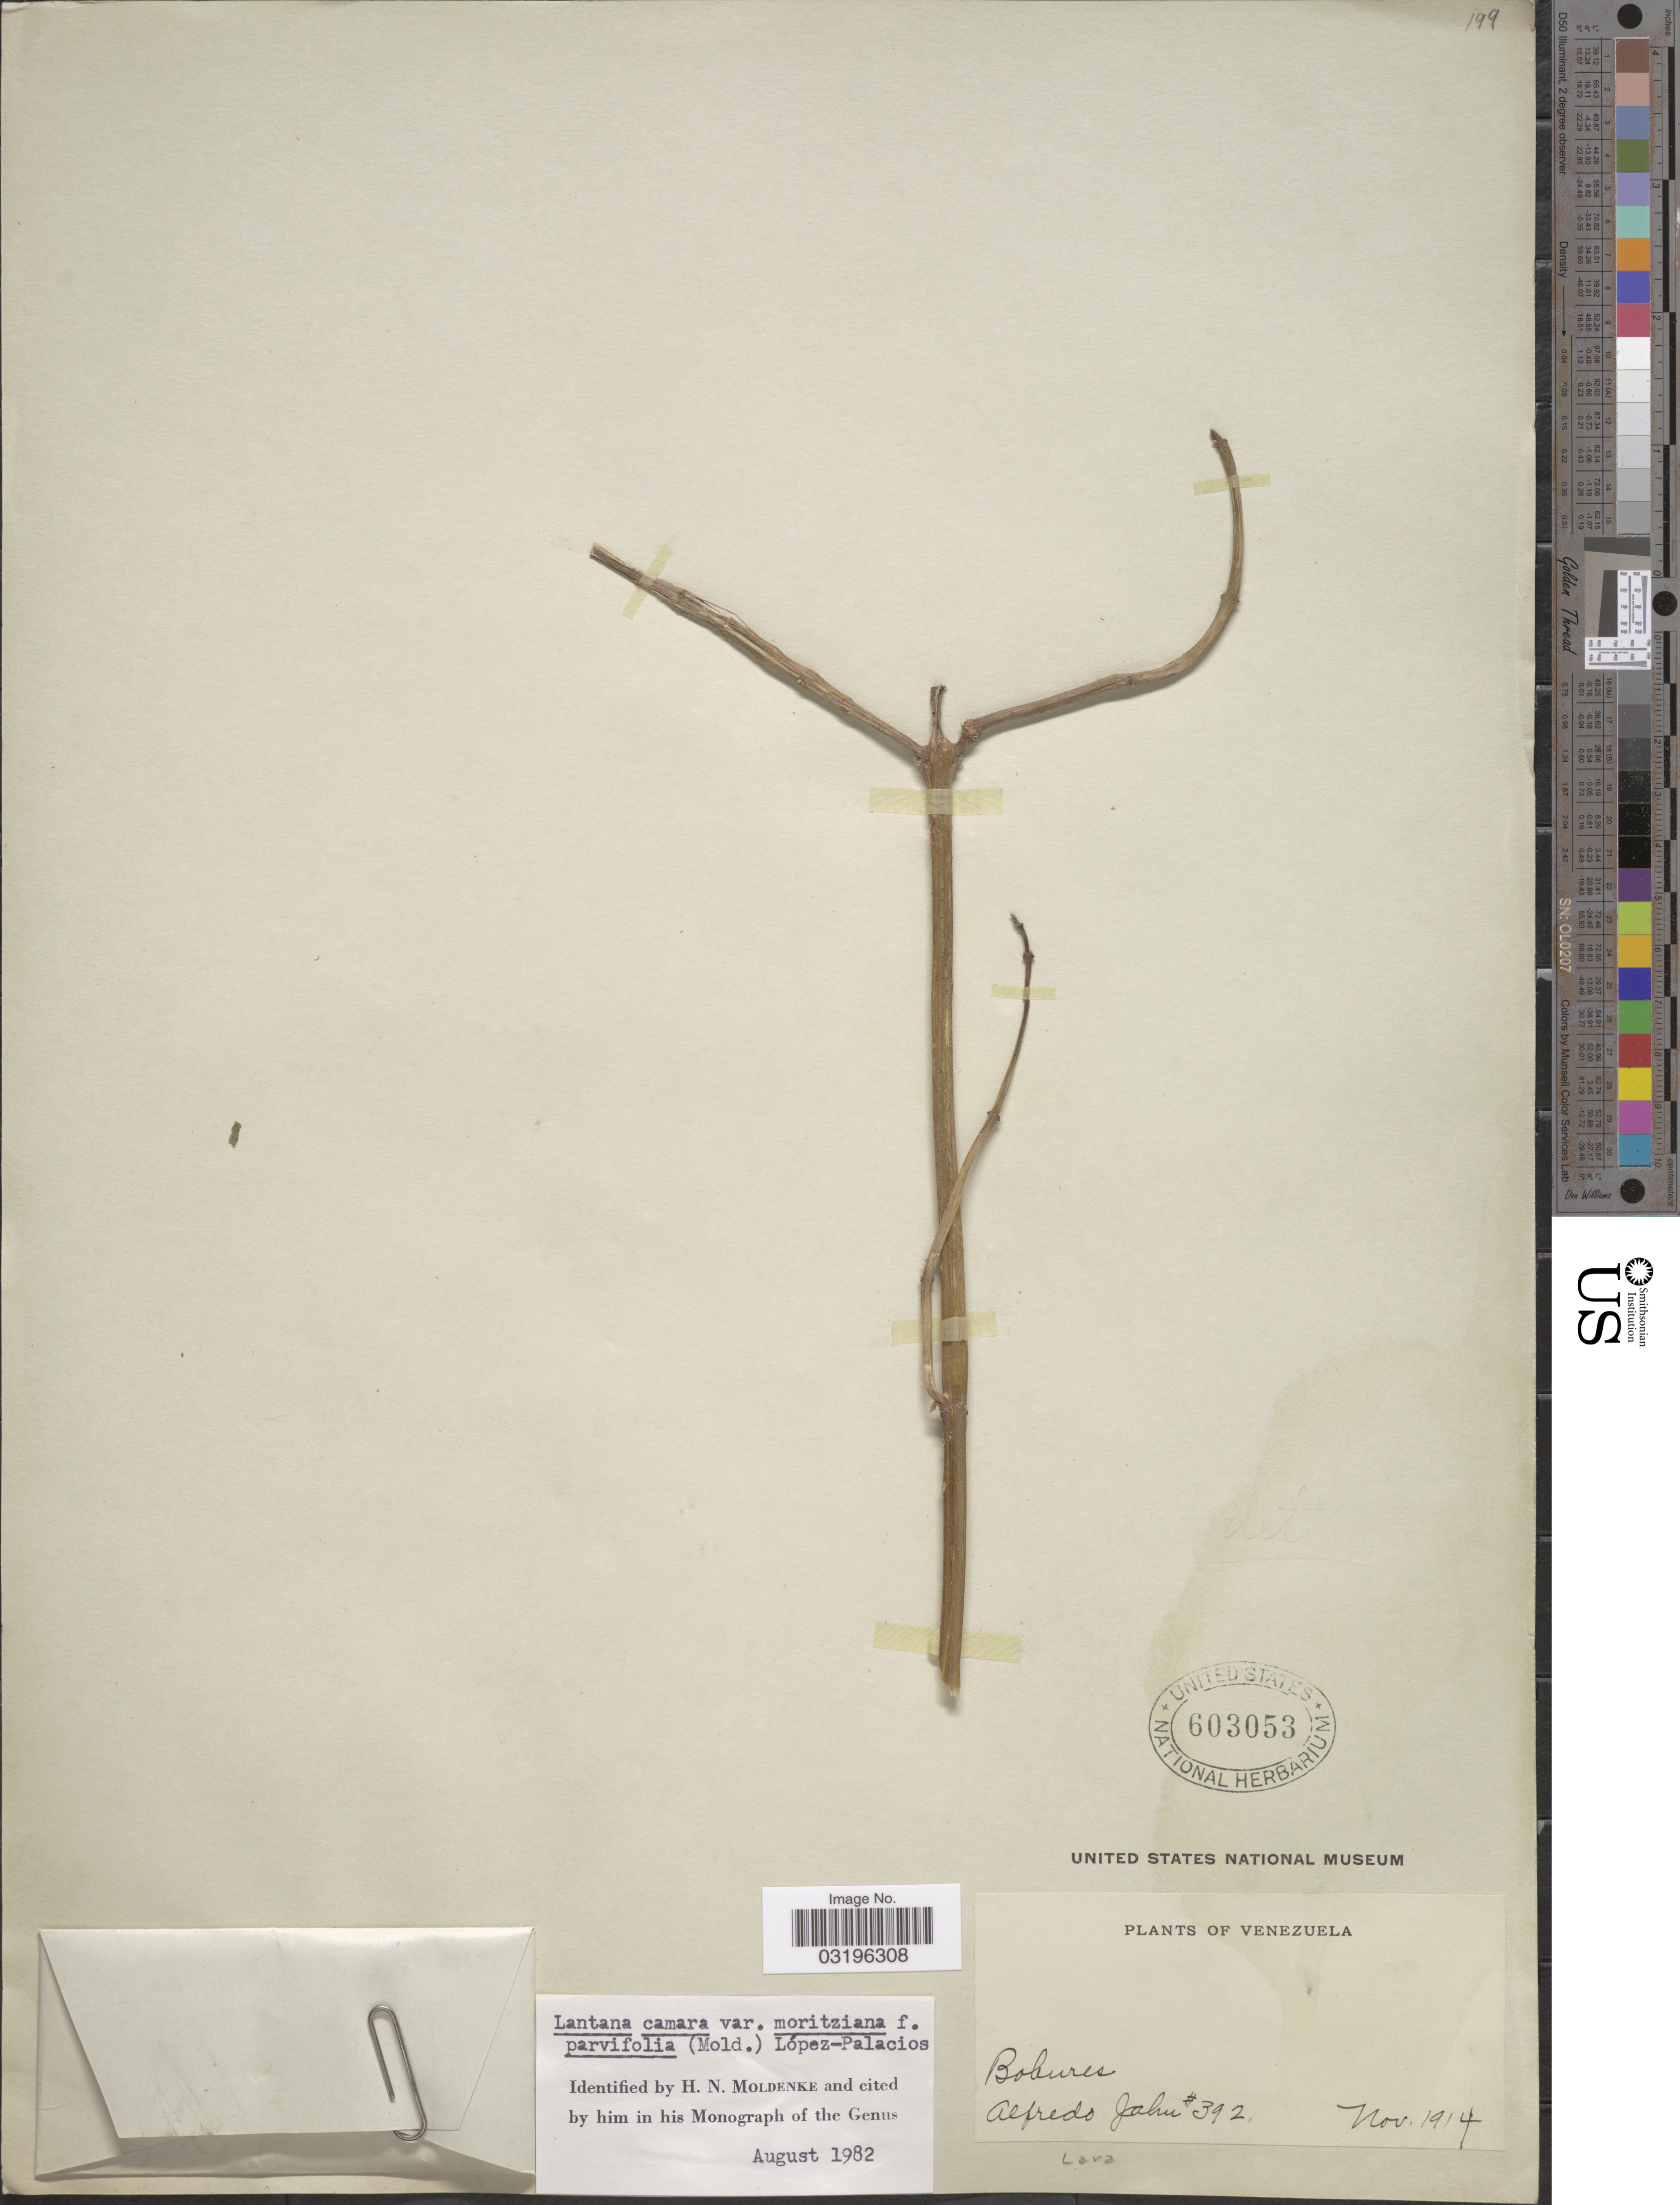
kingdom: Plantae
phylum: Tracheophyta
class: Magnoliopsida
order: Lamiales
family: Verbenaceae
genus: Lantana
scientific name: Lantana camara f. parvifolia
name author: Moldenke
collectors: A. Jahn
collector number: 392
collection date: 1914-11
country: Venezuela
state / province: Lara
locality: Bobures.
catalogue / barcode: US 603053